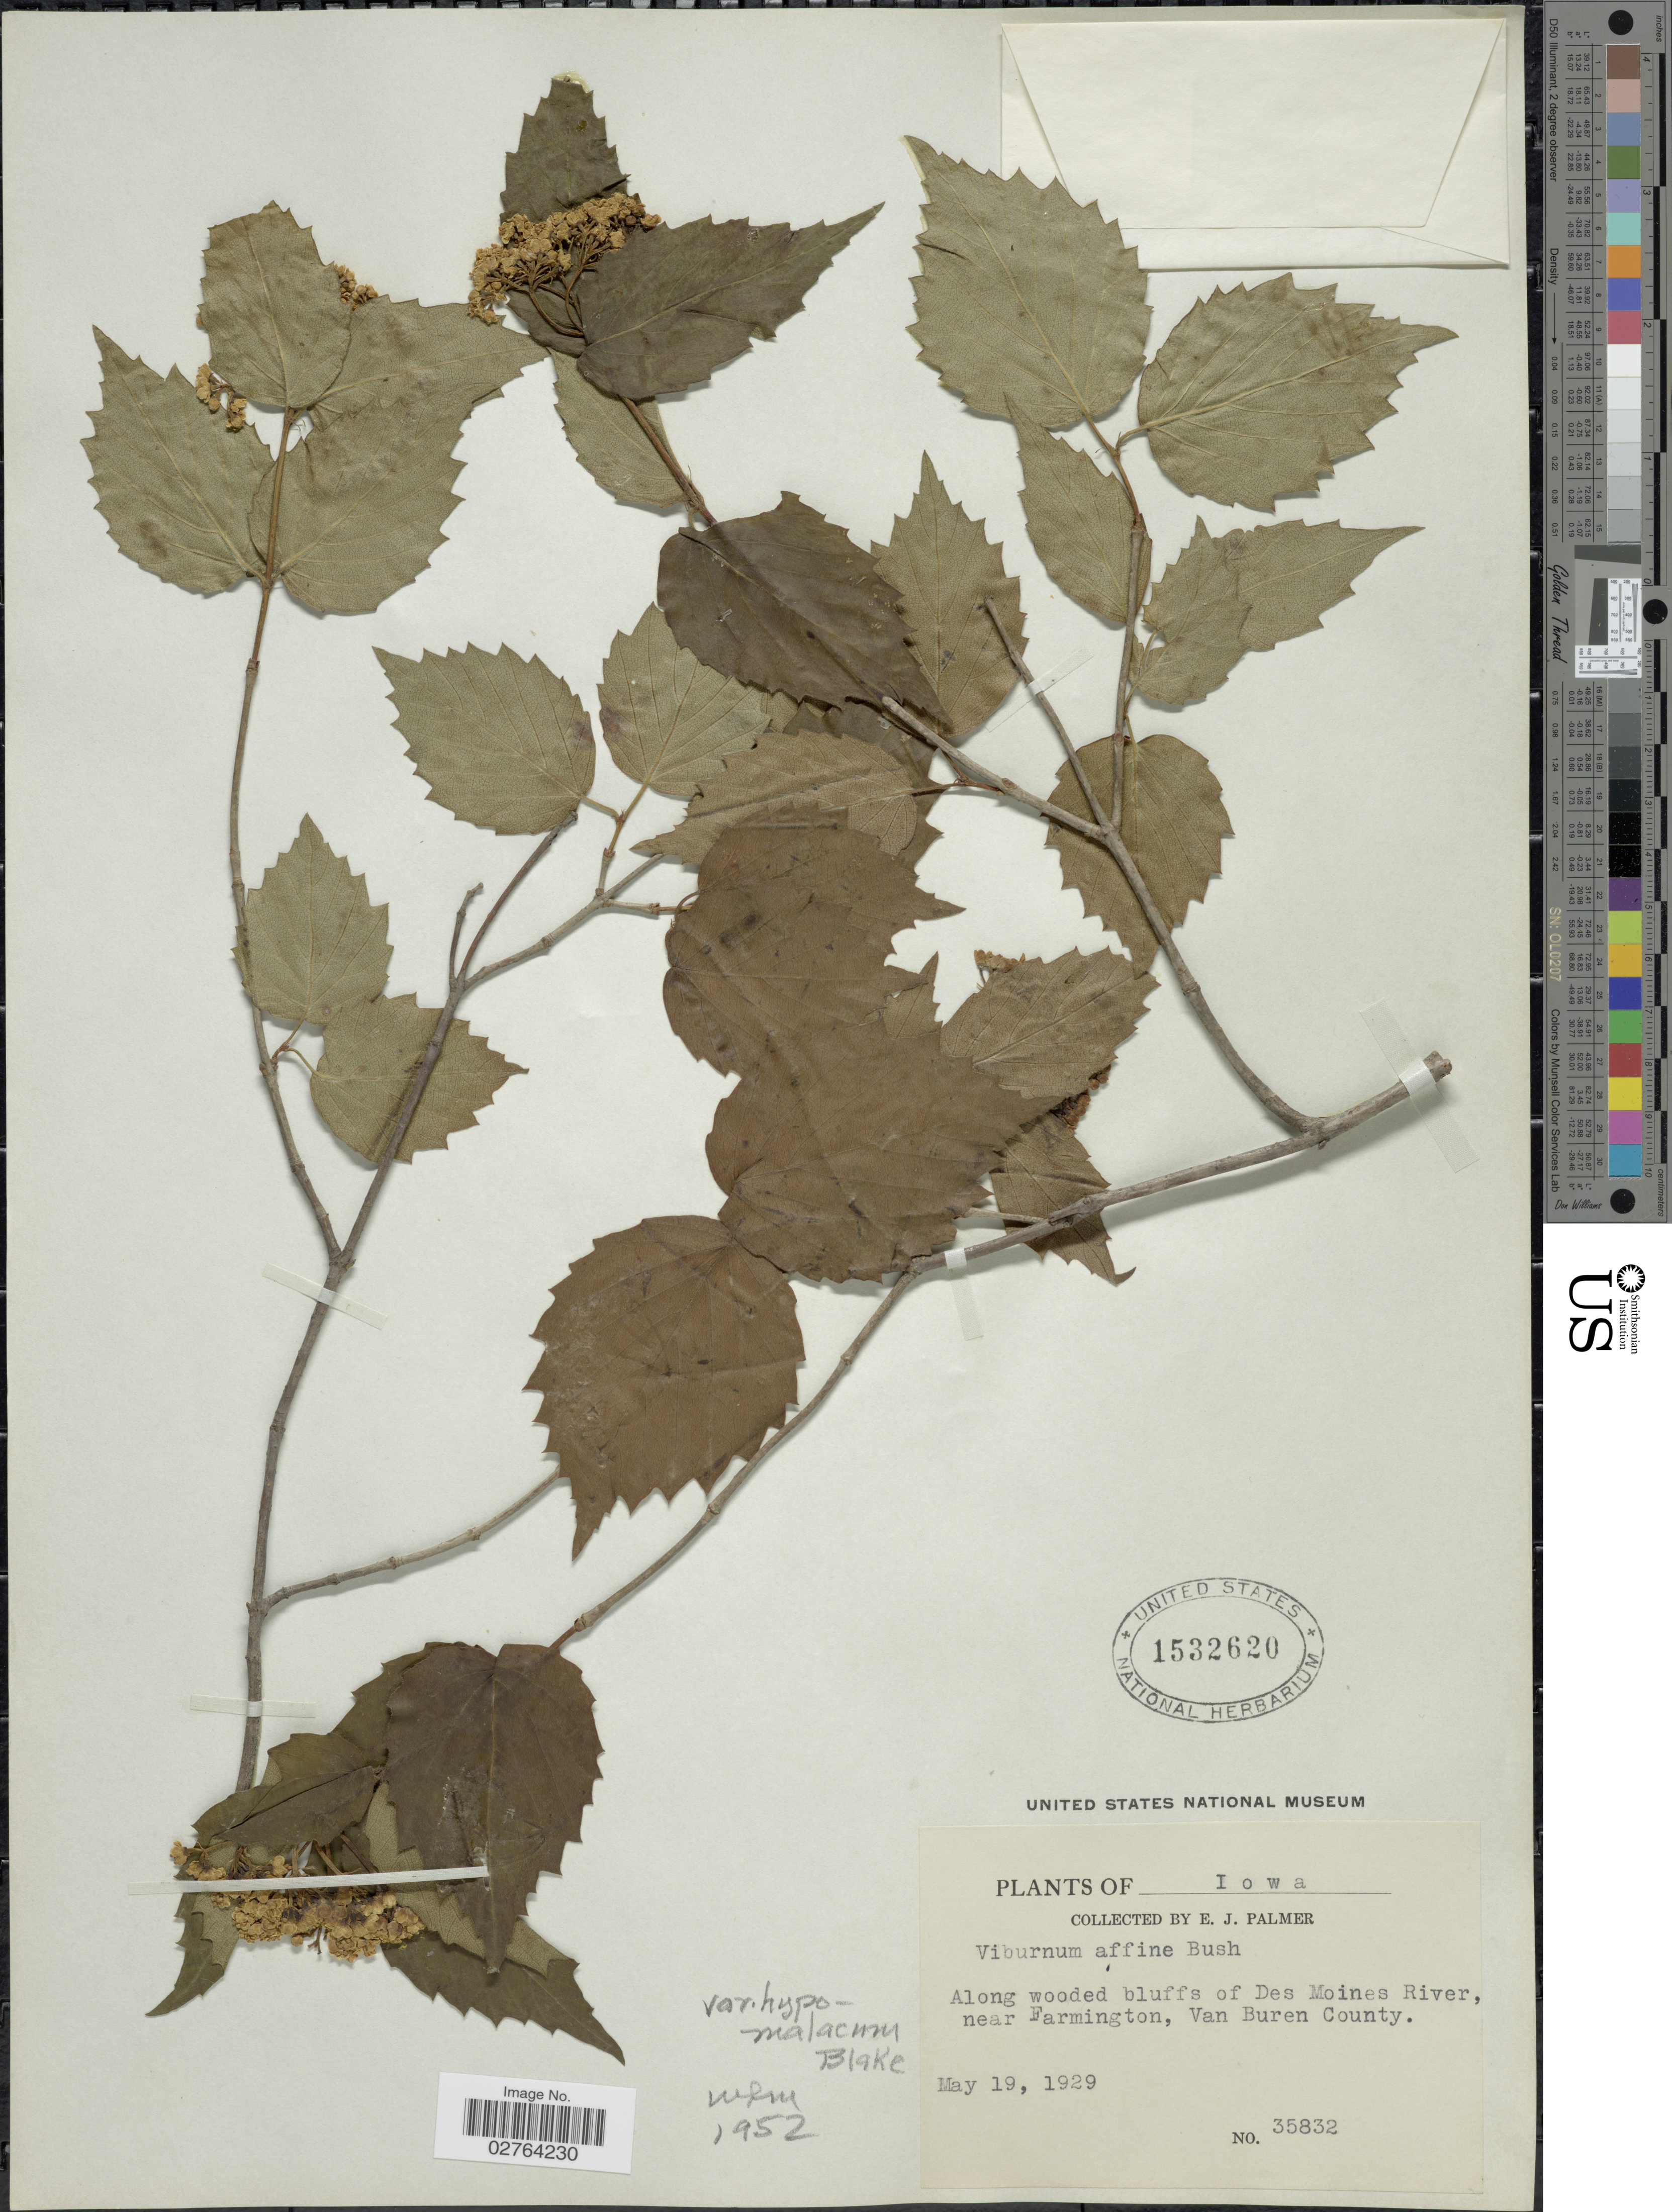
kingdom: Plantae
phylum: Tracheophyta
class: Magnoliopsida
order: Dipsacales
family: Viburnaceae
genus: Viburnum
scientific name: Viburnum rafinesqueanum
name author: Schult.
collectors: E. J. Palmer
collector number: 35832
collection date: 1929-05-19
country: United States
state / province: Iowa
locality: Along wooded bluffs of Des Moines River, near Farmington, Van Buren County.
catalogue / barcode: US 1532620